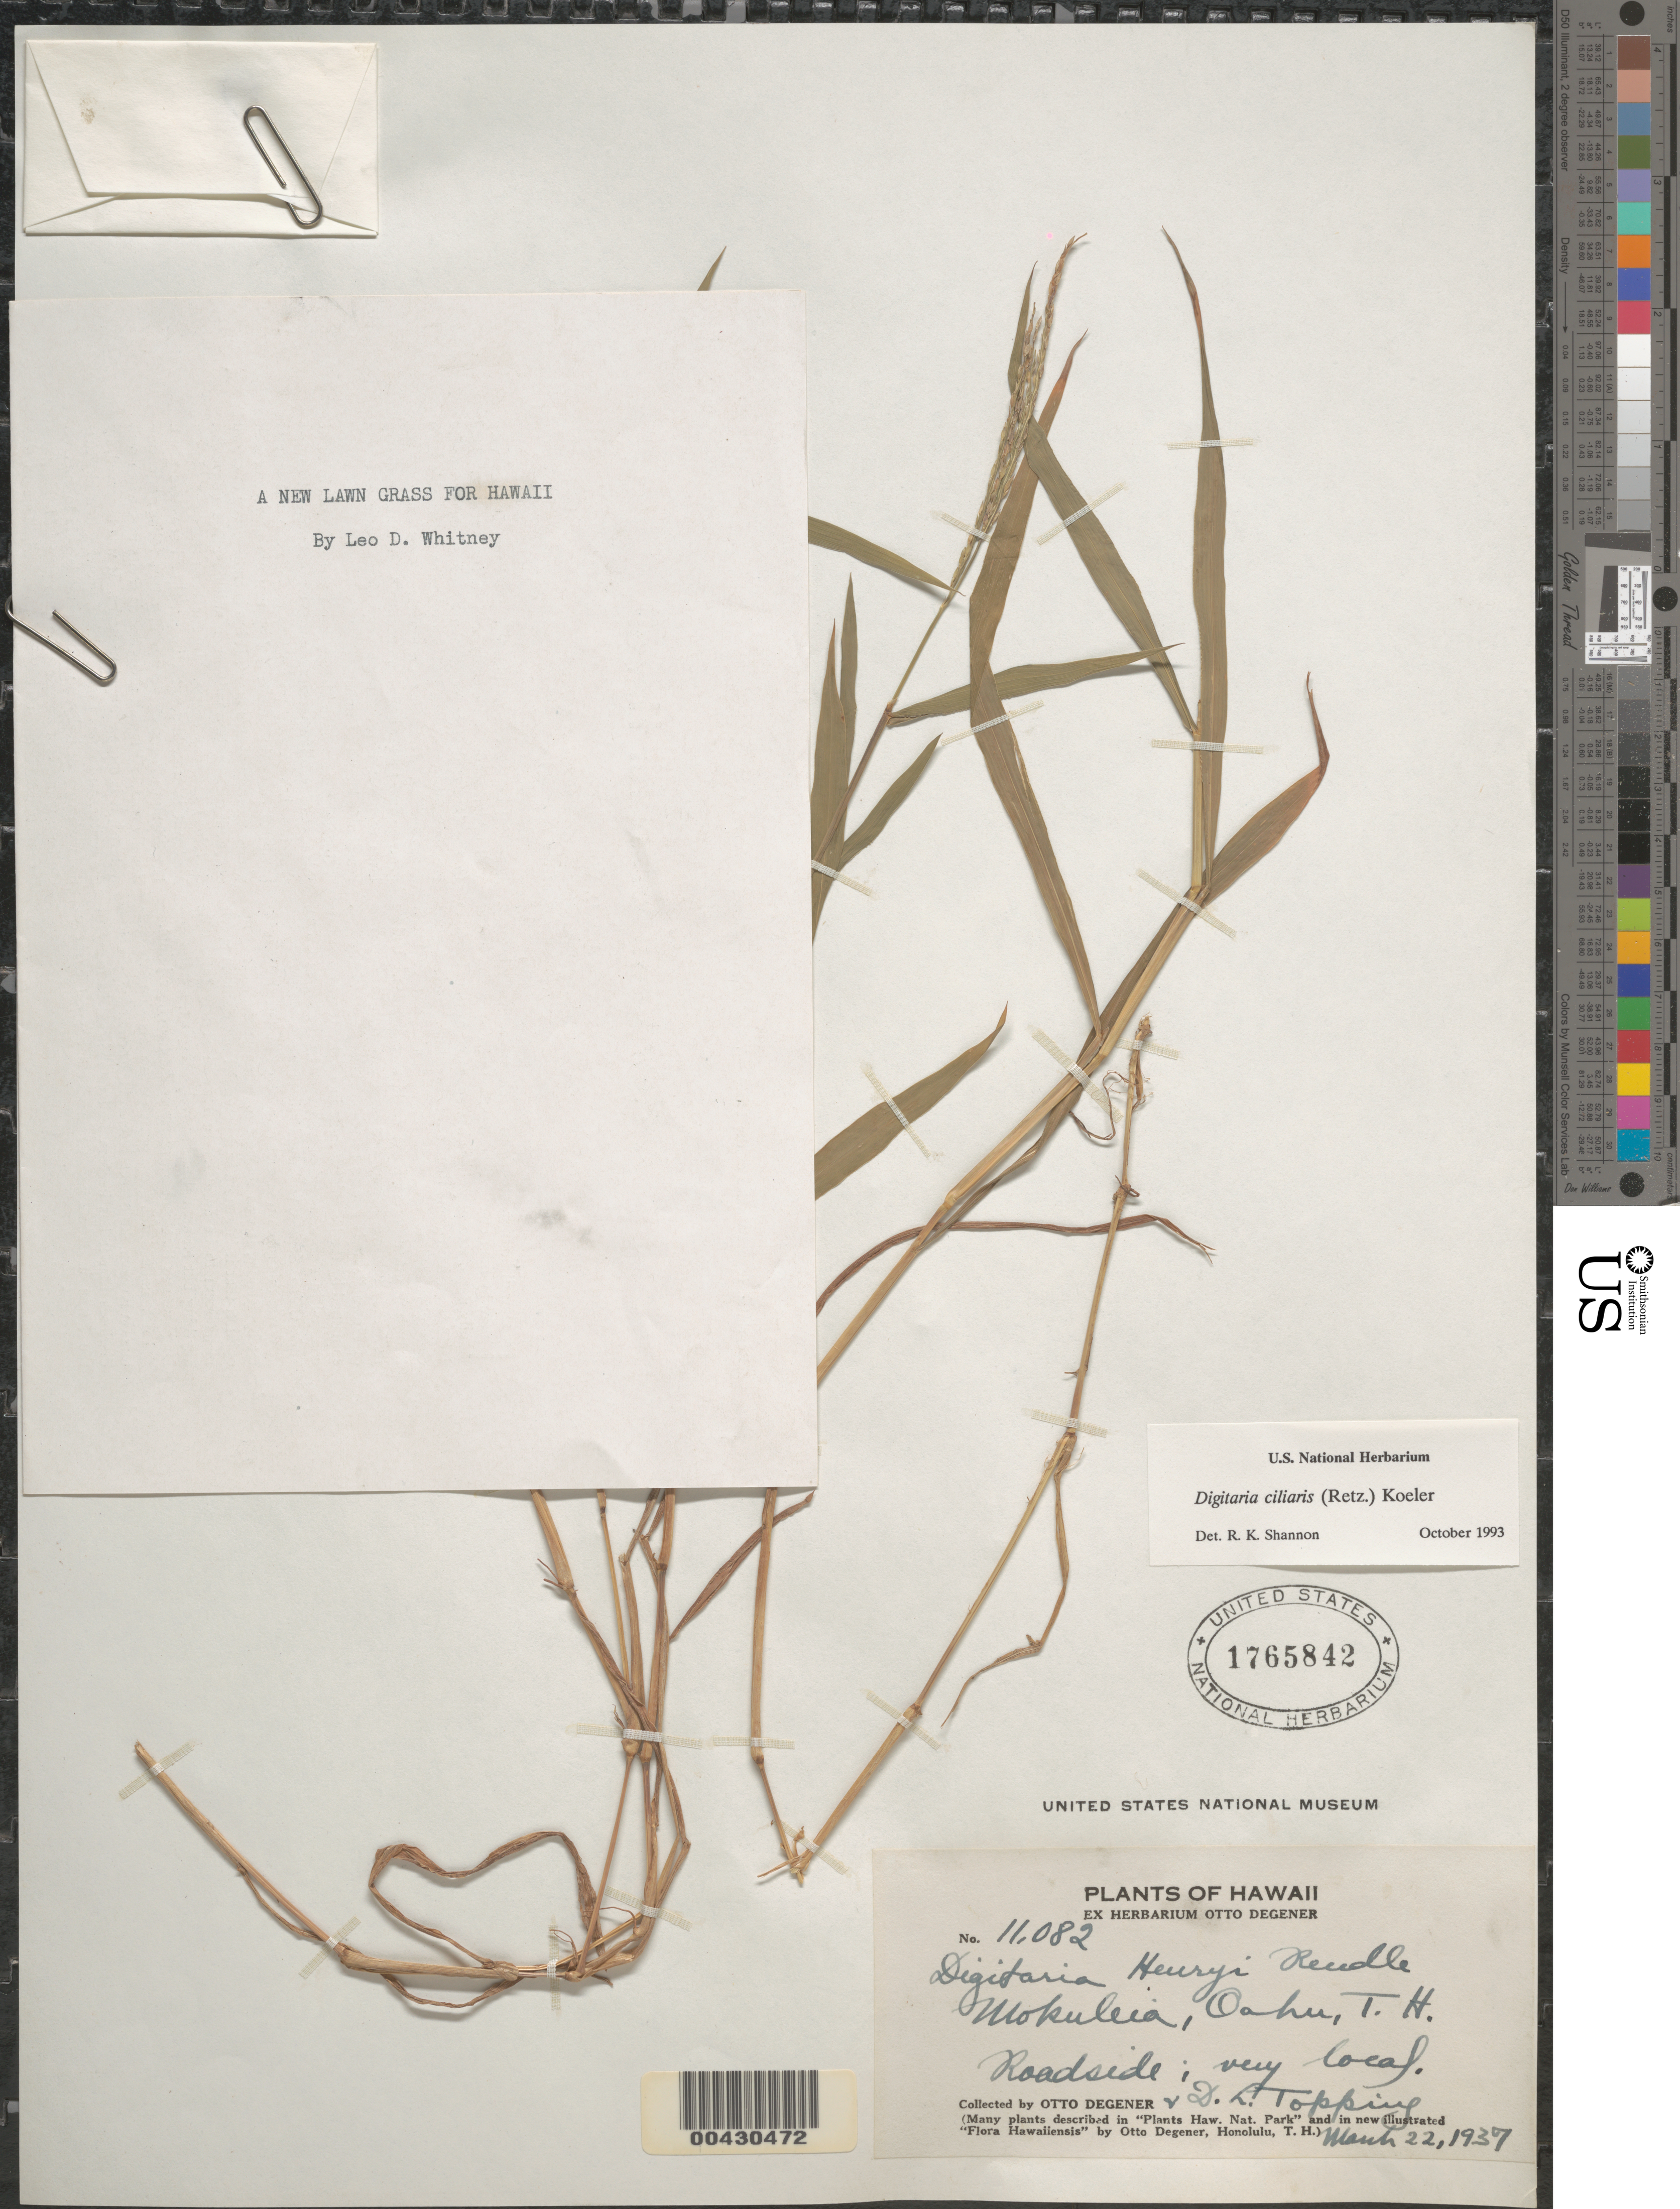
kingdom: Plantae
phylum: Tracheophyta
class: Liliopsida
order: Poales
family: Poaceae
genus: Digitaria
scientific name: Digitaria ciliaris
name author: (Retz.) Koeler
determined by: Shannon, R. K., (UNITED STATES)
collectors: O. Degener & D. L. Topping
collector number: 11082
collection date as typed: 22 Mar 1937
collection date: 1937-03-22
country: United States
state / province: Hawaii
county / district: Honolulu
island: Oahu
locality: Mokuleia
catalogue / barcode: US 1765842